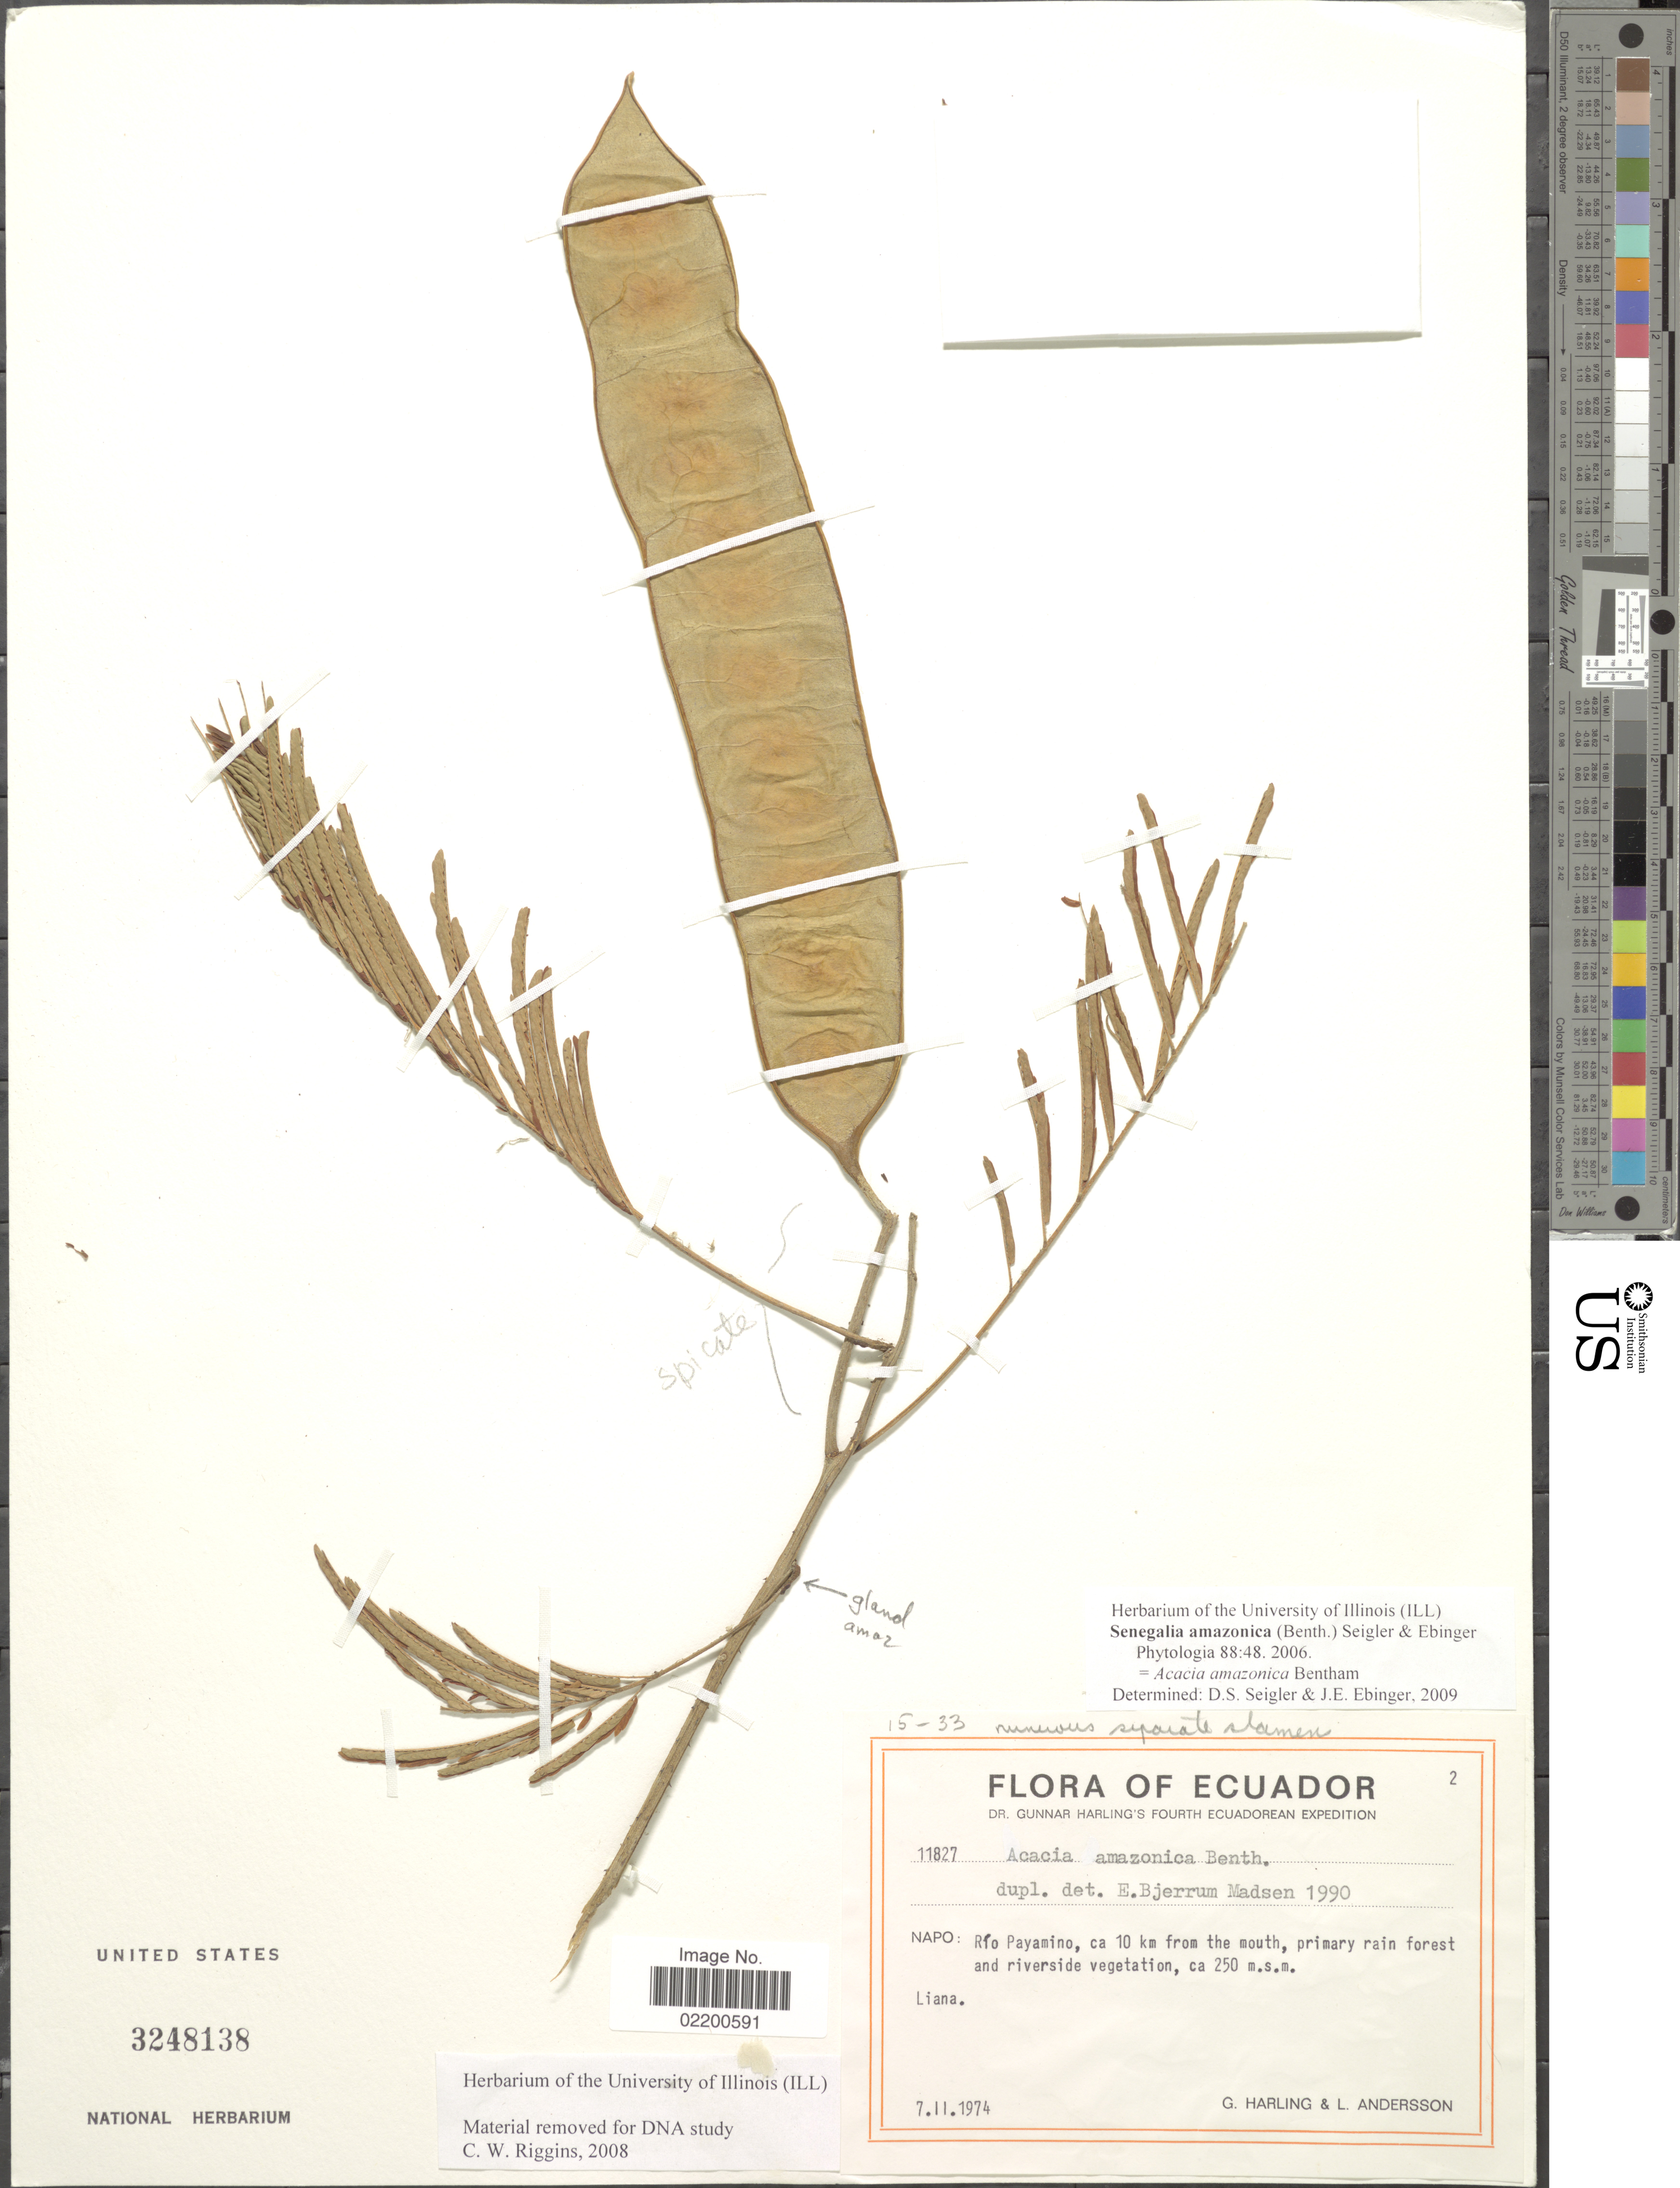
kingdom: Plantae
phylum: Tracheophyta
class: Magnoliopsida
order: Fabales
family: Fabaceae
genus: Senegalia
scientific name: Senegalia amazonica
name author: Seigler & Ebinger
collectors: G. Harling & L. Andersson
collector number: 11827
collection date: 1974-02-07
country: Ecuador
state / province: Napo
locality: Napo: Rio Payamino, 10 km from the mouth, primary rain forest and riverside vegetation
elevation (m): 250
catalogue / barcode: US 3248138